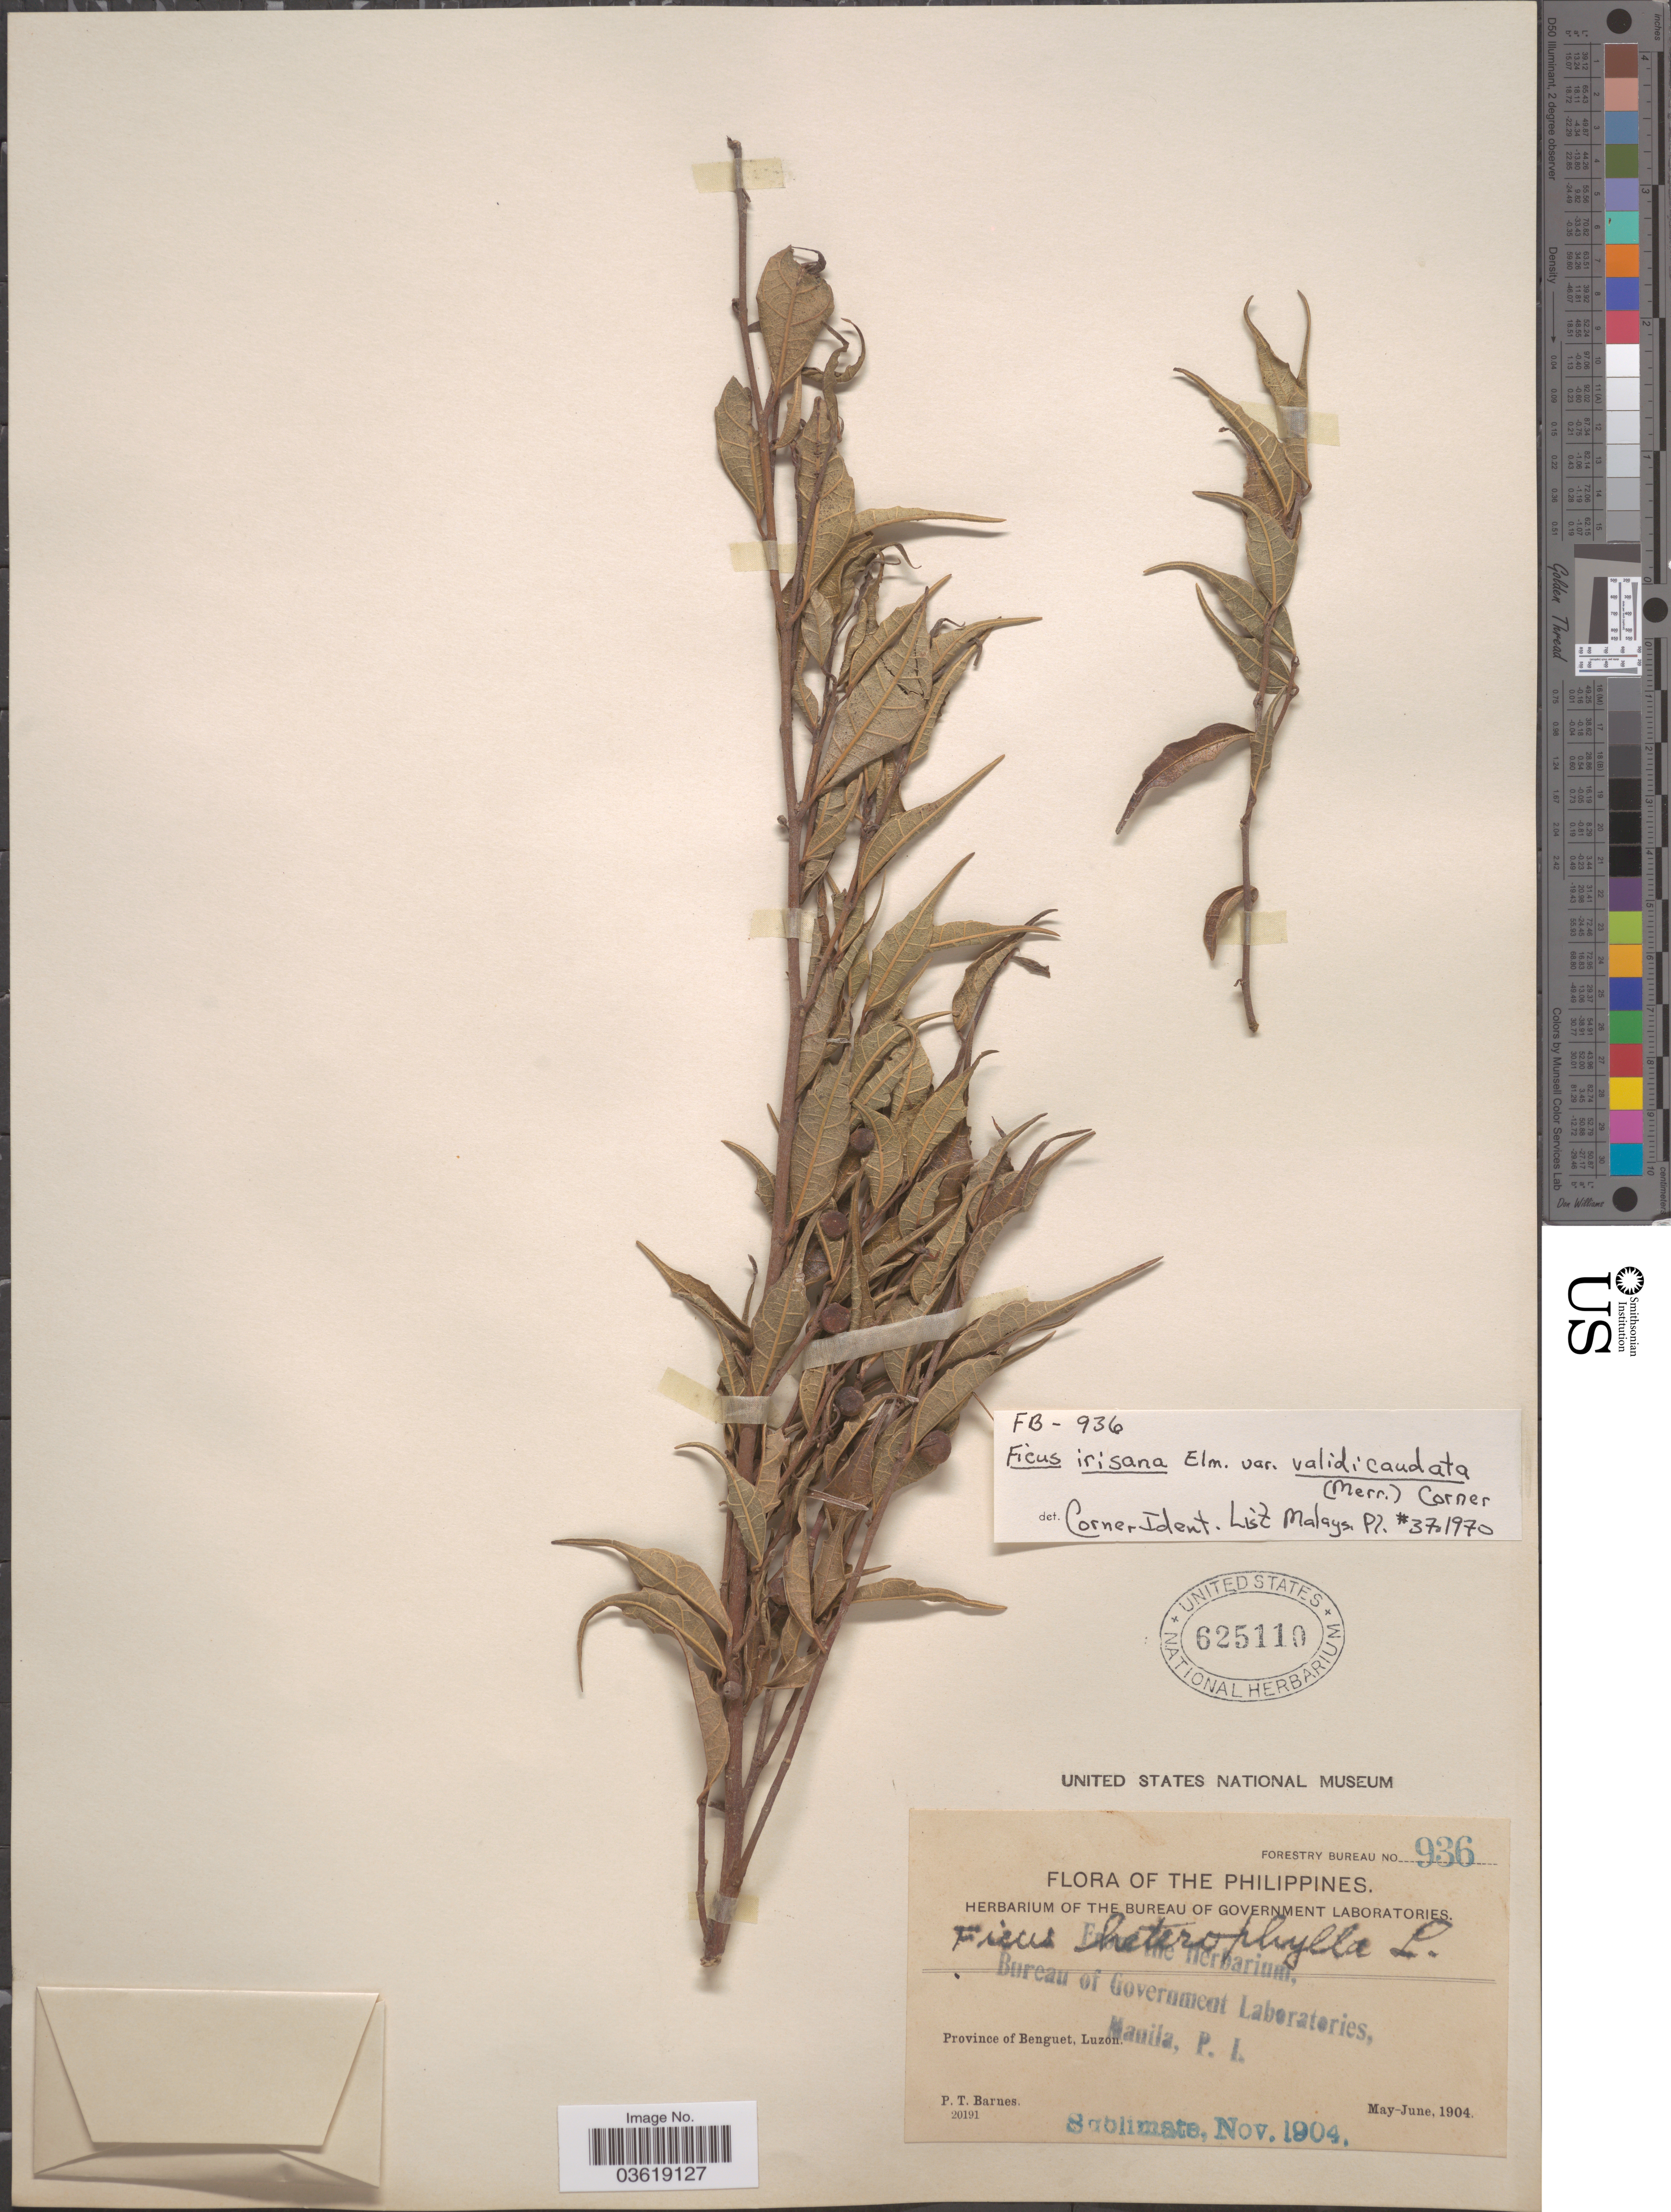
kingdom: Plantae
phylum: Tracheophyta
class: Magnoliopsida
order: Rosales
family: Moraceae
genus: Ficus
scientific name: Ficus irisana var. validicaudata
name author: Corner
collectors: P. Barnes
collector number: Forestry Bureau 936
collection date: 1904-05/1904-06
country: Philippines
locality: Province of Benguet, Luzon.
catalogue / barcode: US 625110